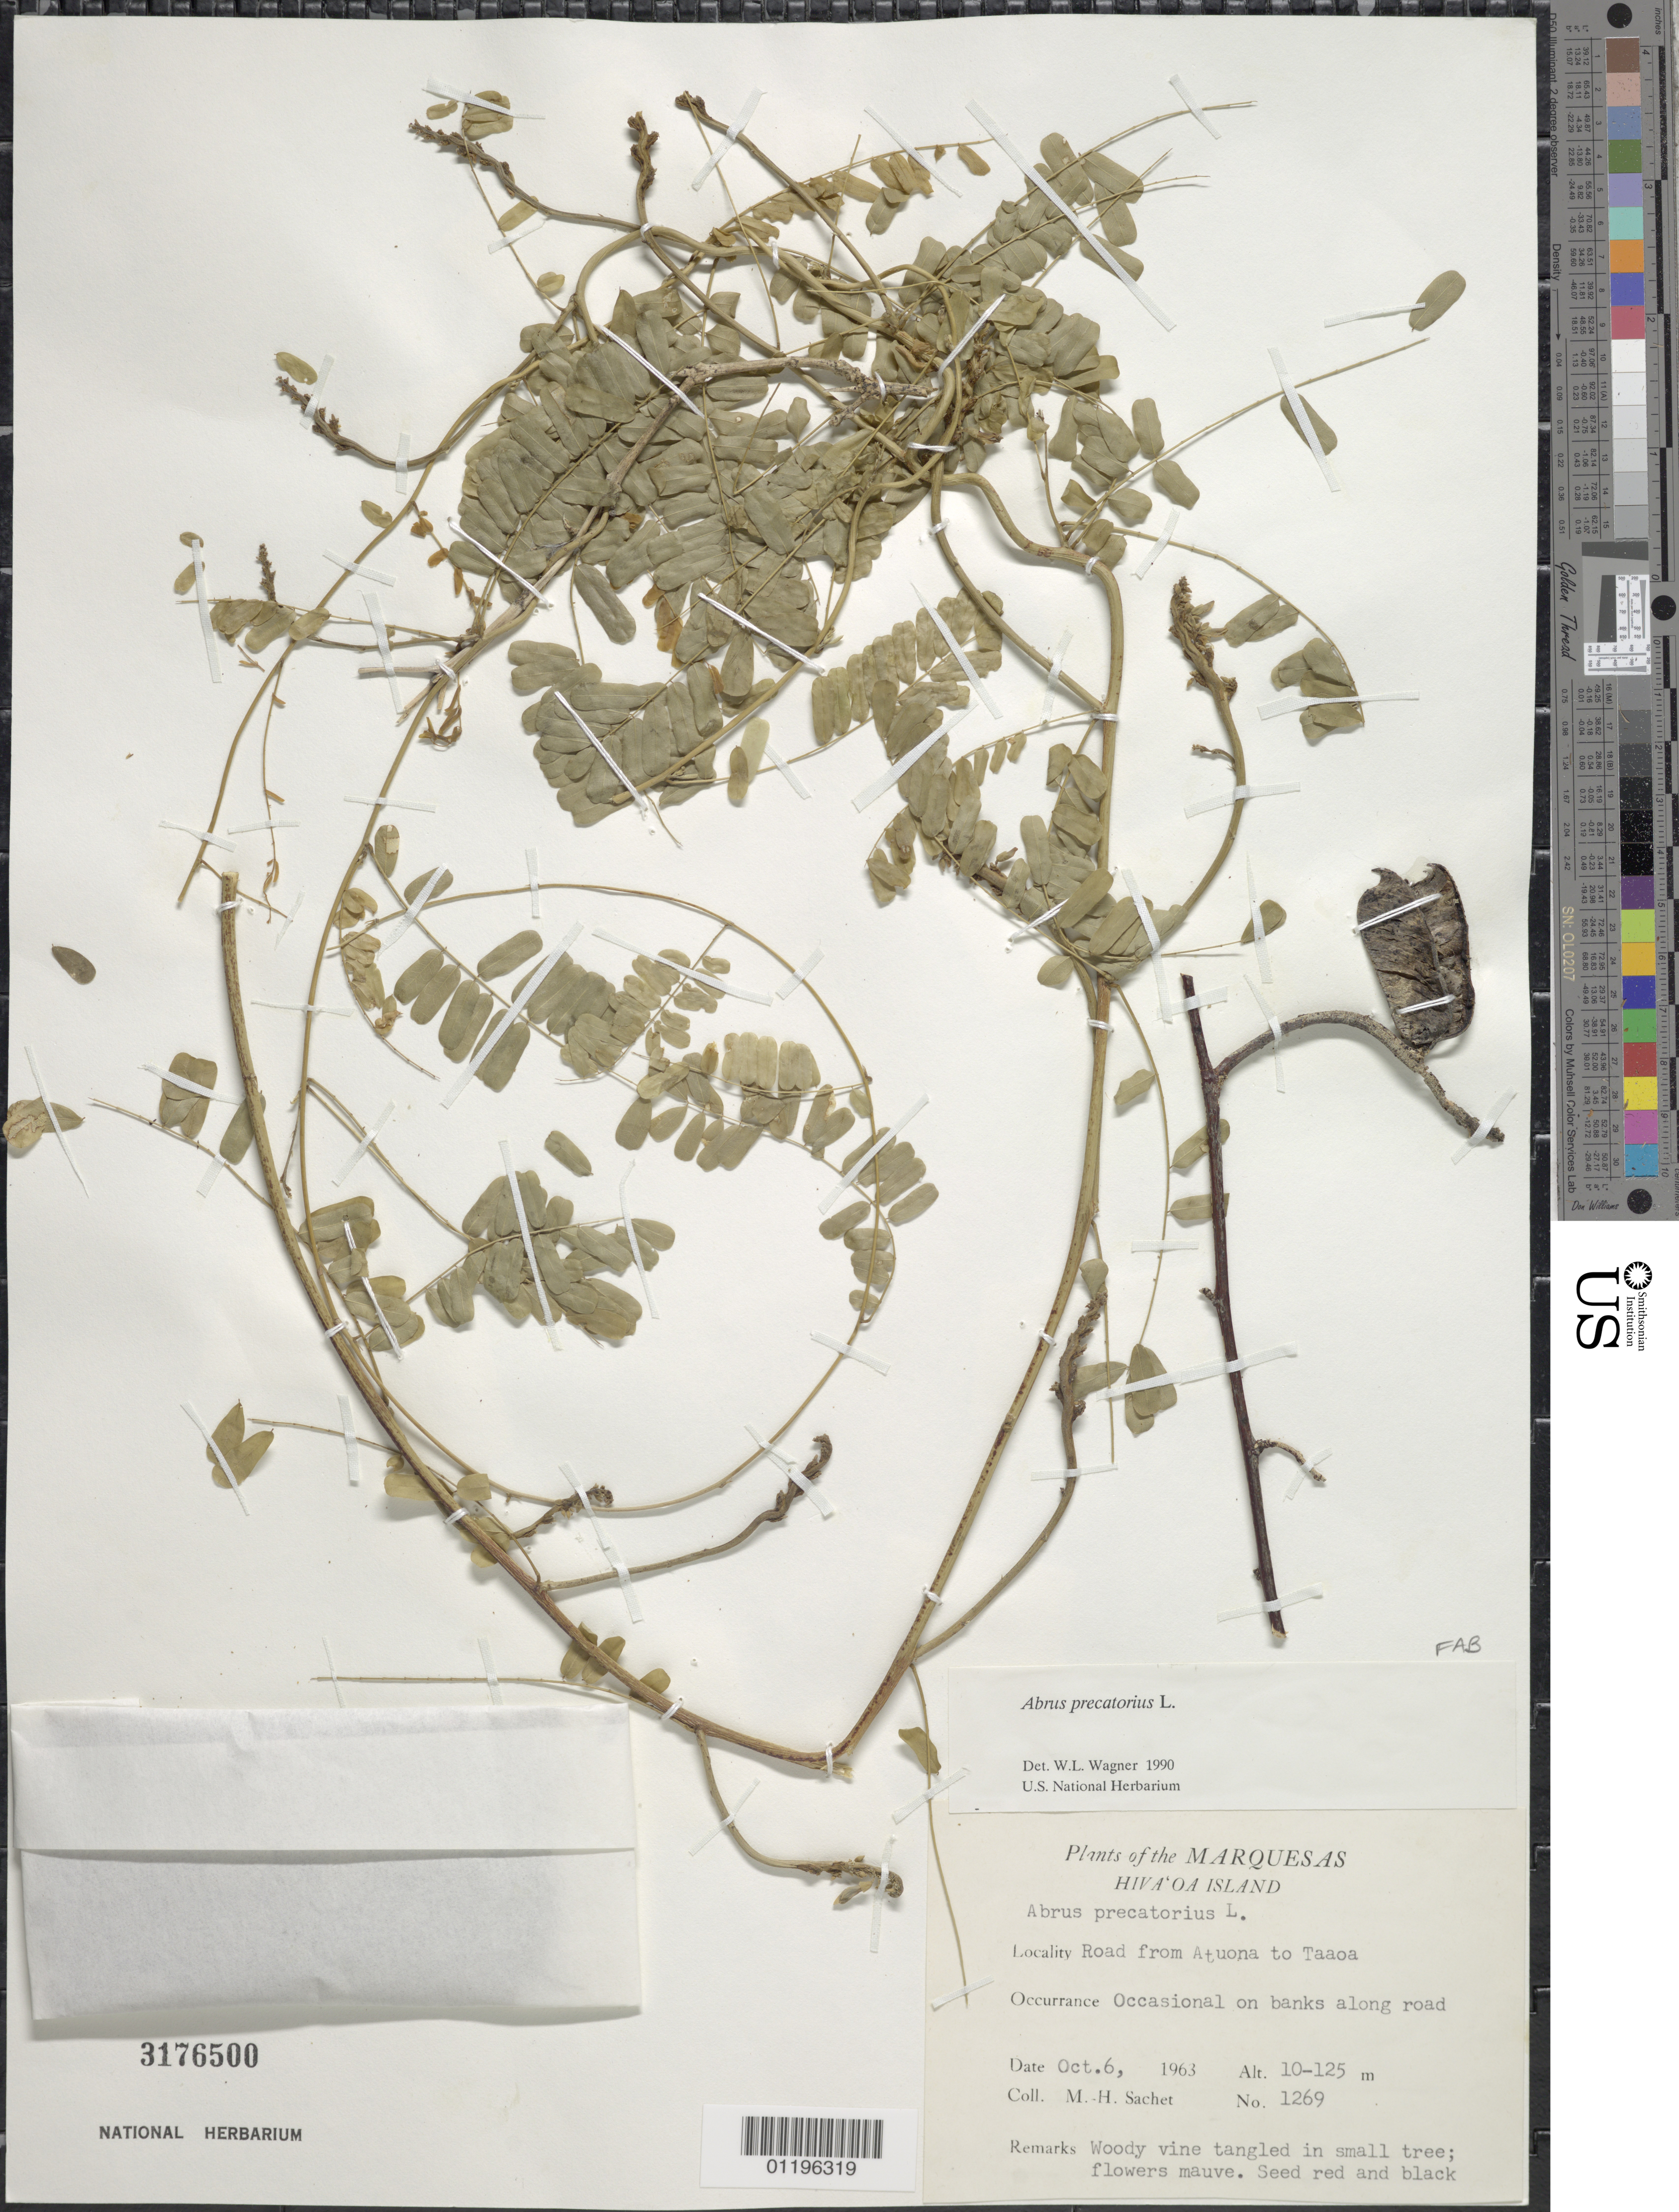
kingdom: Plantae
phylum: Tracheophyta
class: Magnoliopsida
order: Fabales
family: Fabaceae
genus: Abrus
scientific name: Abrus precatorius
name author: L.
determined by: Wagner, W. L., (BOT), Smithsonian Institution - National Museum of Natural History (UNITED STATES)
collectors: M.-H. Sachet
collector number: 1269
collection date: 1963-10-06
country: French Polynesia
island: Hiva Oa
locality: road from Atuona to Taaoa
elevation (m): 10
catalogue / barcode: US 3176500